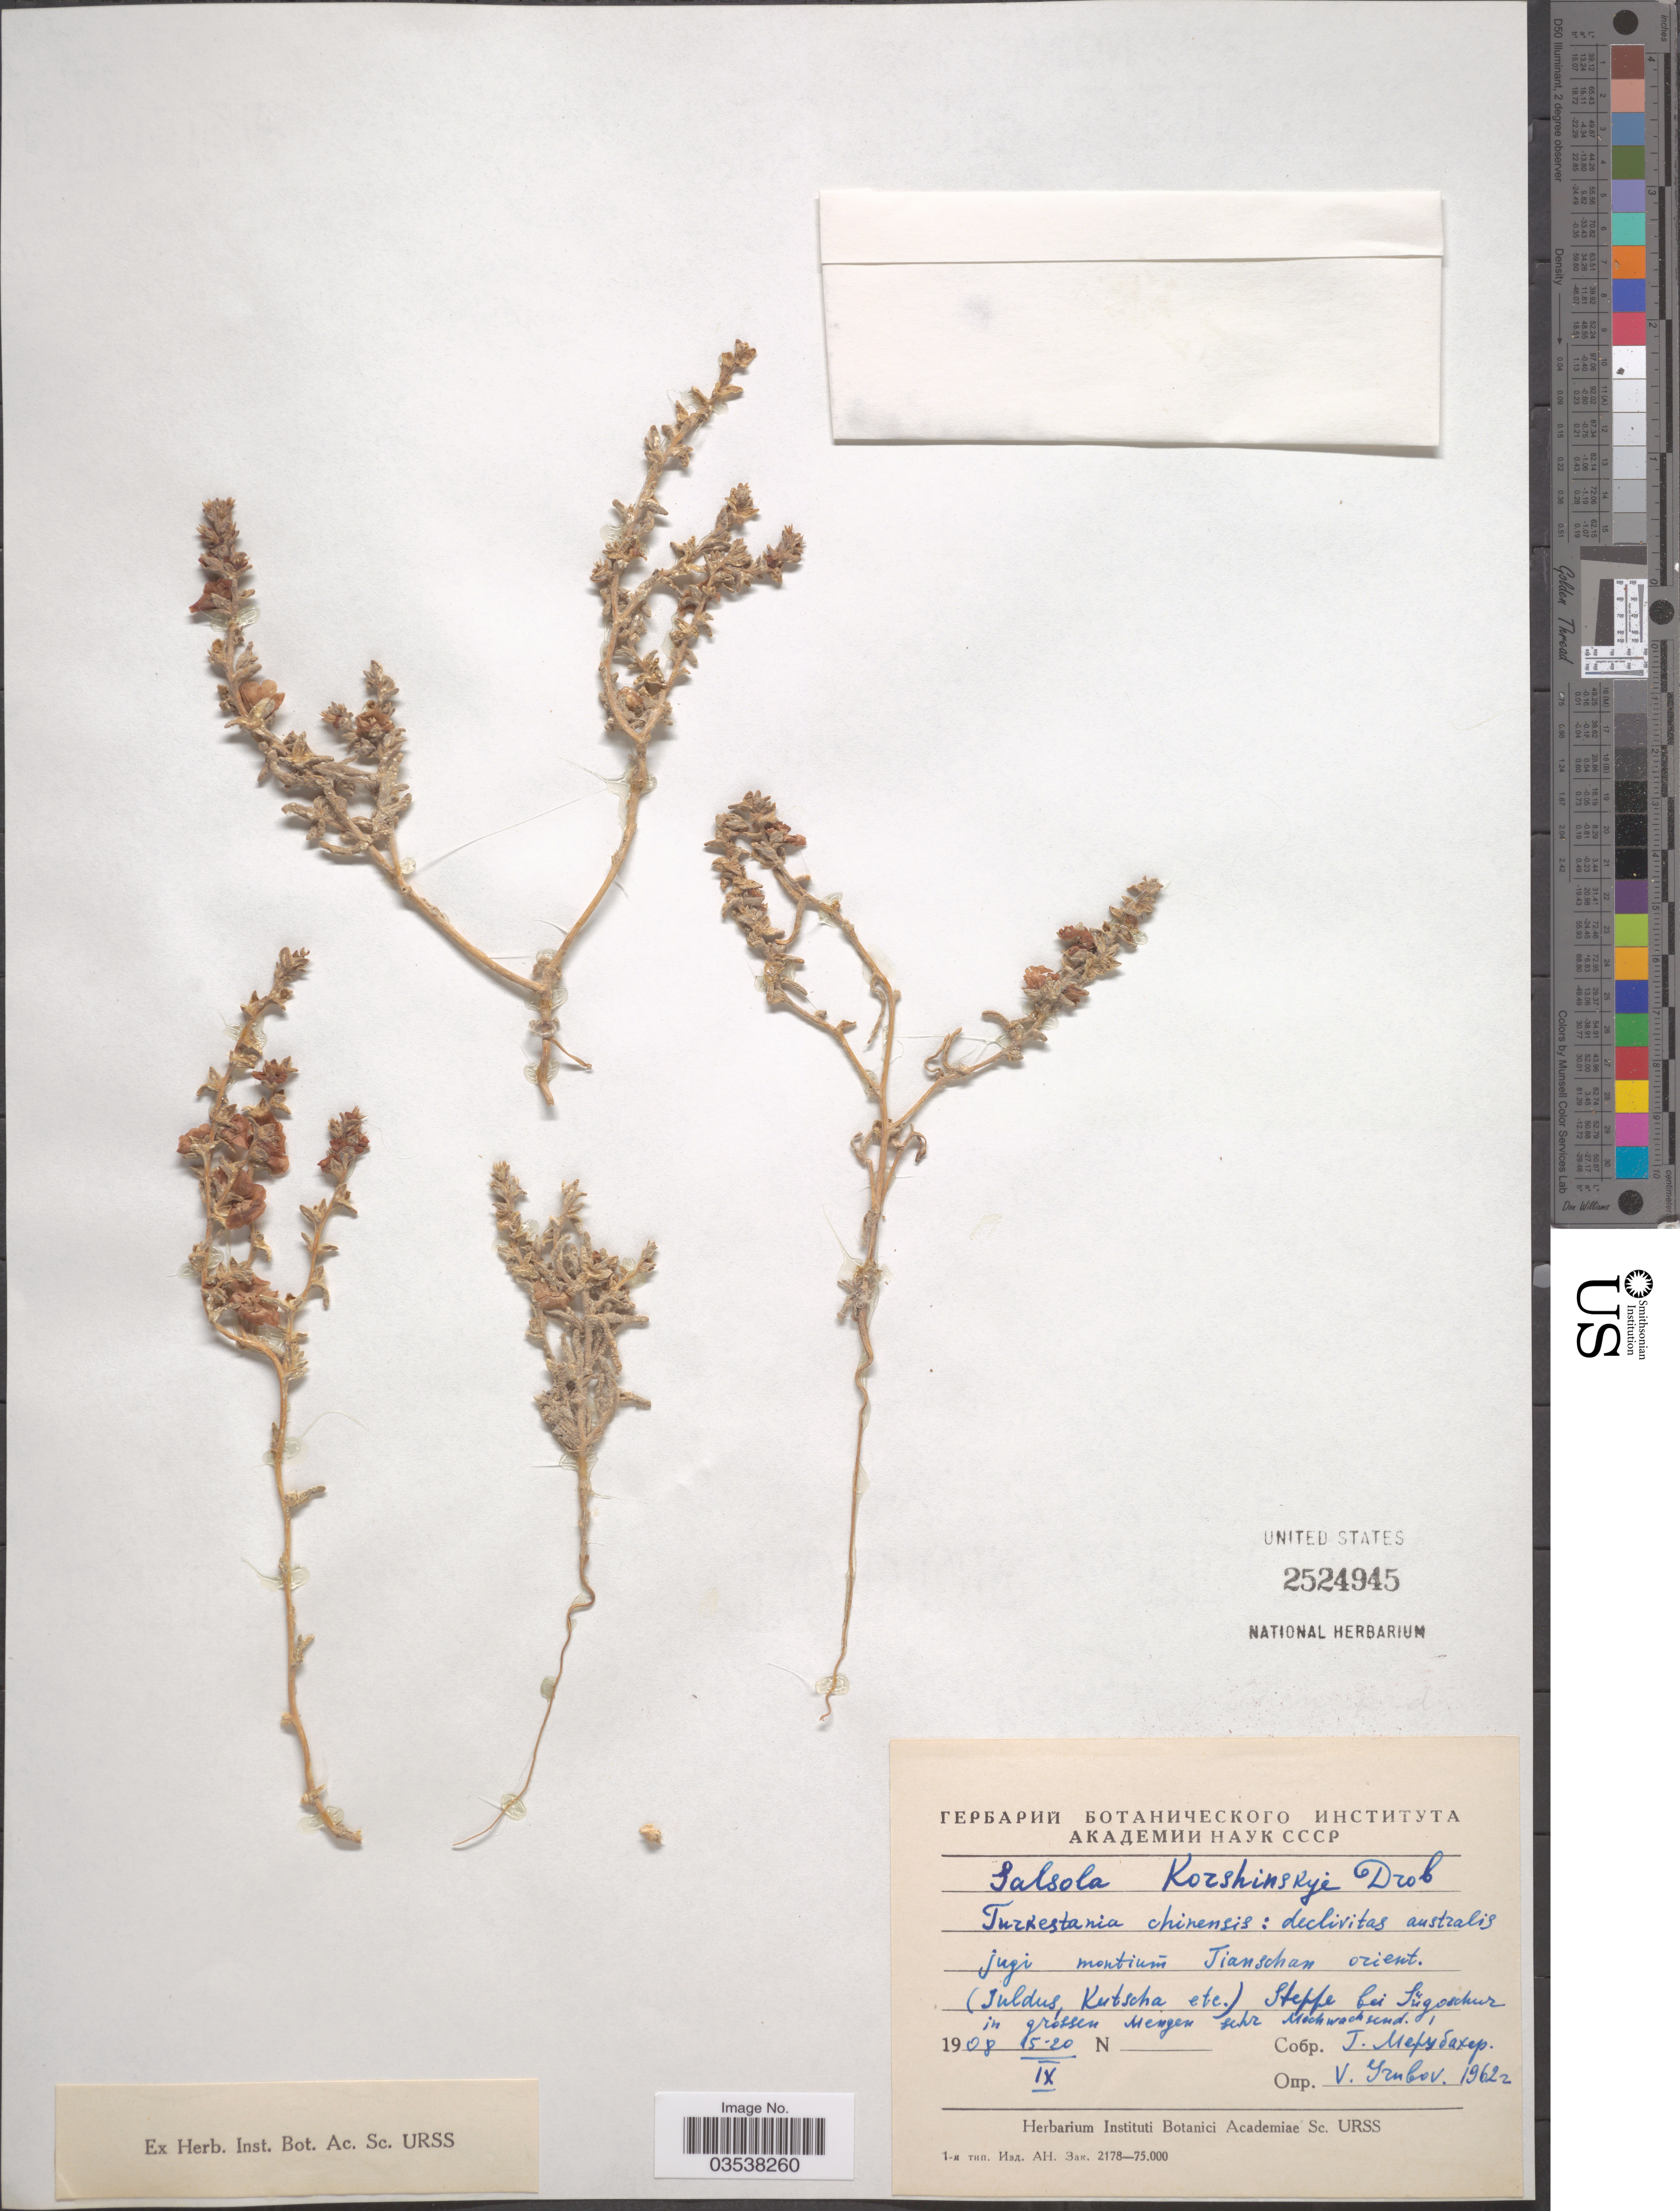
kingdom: Plantae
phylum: Tracheophyta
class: Magnoliopsida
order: Caryophyllales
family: Amaranthaceae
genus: Climacoptera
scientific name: Climacoptera korshinskyi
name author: (Drobow) Botsch.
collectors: G. Mertsbakher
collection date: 1908-09-15/1908-09-20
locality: Turkestania chinensis: declivitas australis jugi montiúm Tianschan orient.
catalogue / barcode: US 2524945